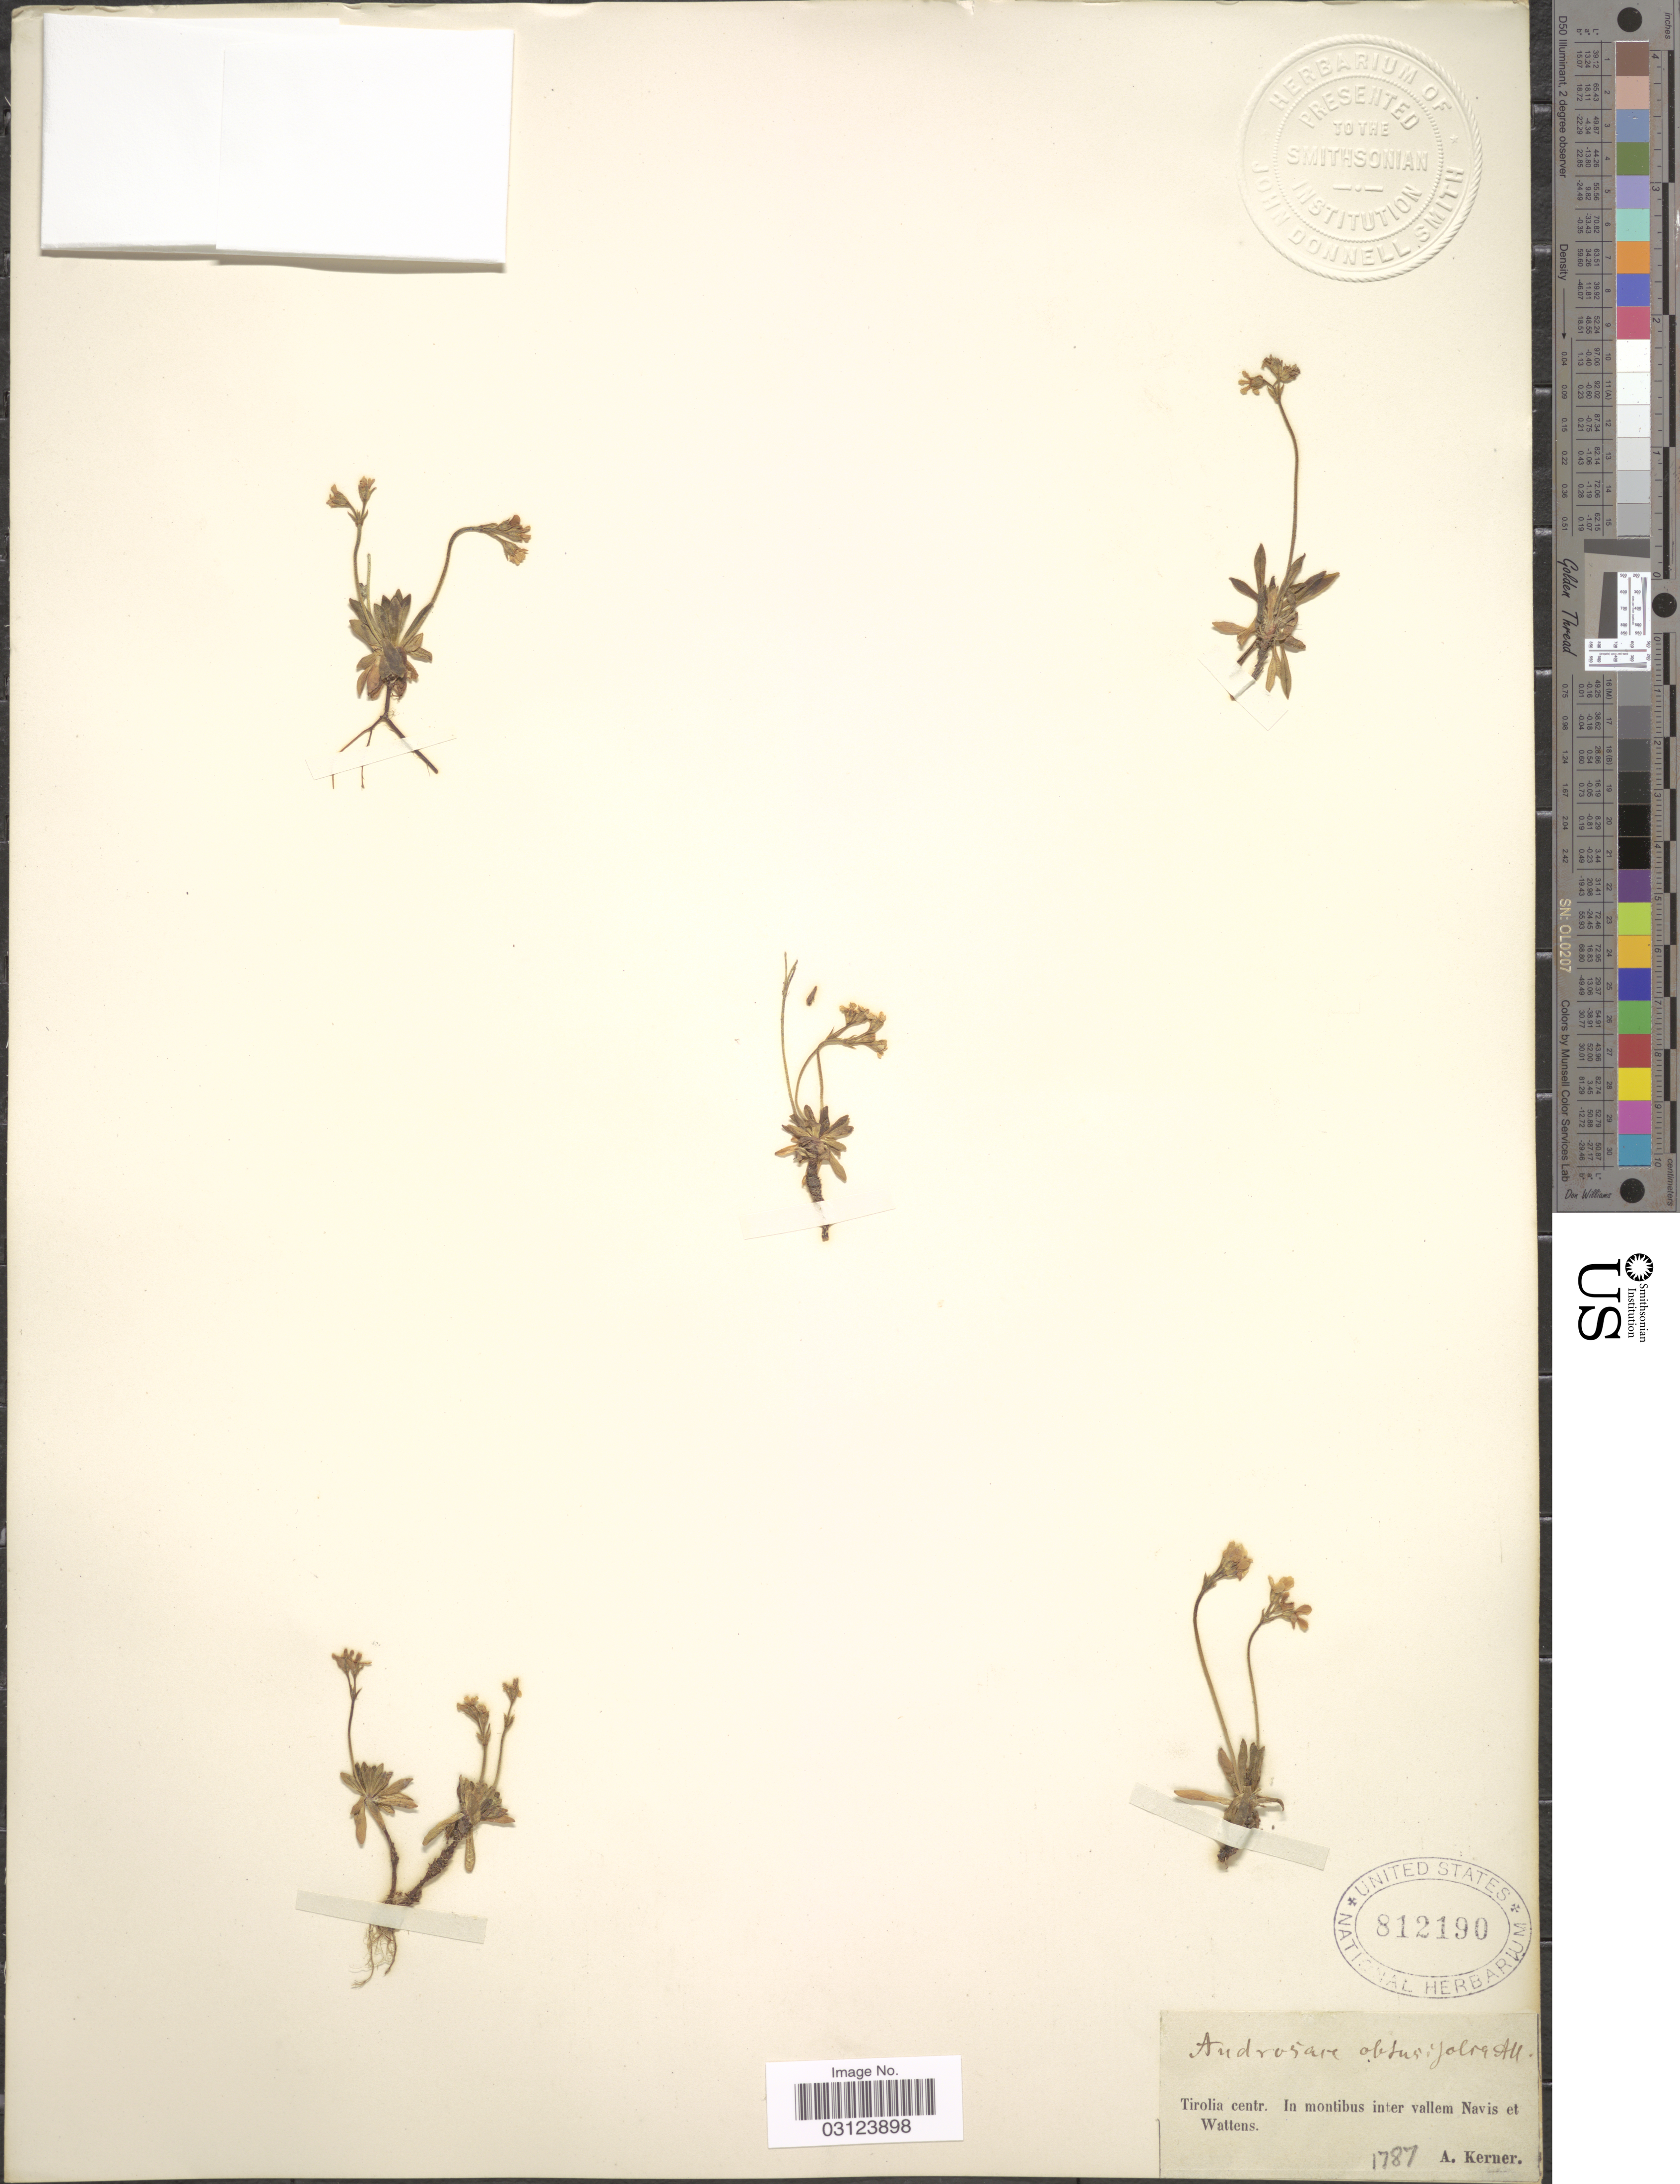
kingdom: Plantae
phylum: Tracheophyta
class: Magnoliopsida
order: Ericales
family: Primulaceae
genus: Androsace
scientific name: Androsace obtusifolia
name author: All.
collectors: A. Kerner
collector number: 1787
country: Austria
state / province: Tirol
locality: Tirolia centr. In montibus inter vallem Navis et Wattens.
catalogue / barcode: US 812190